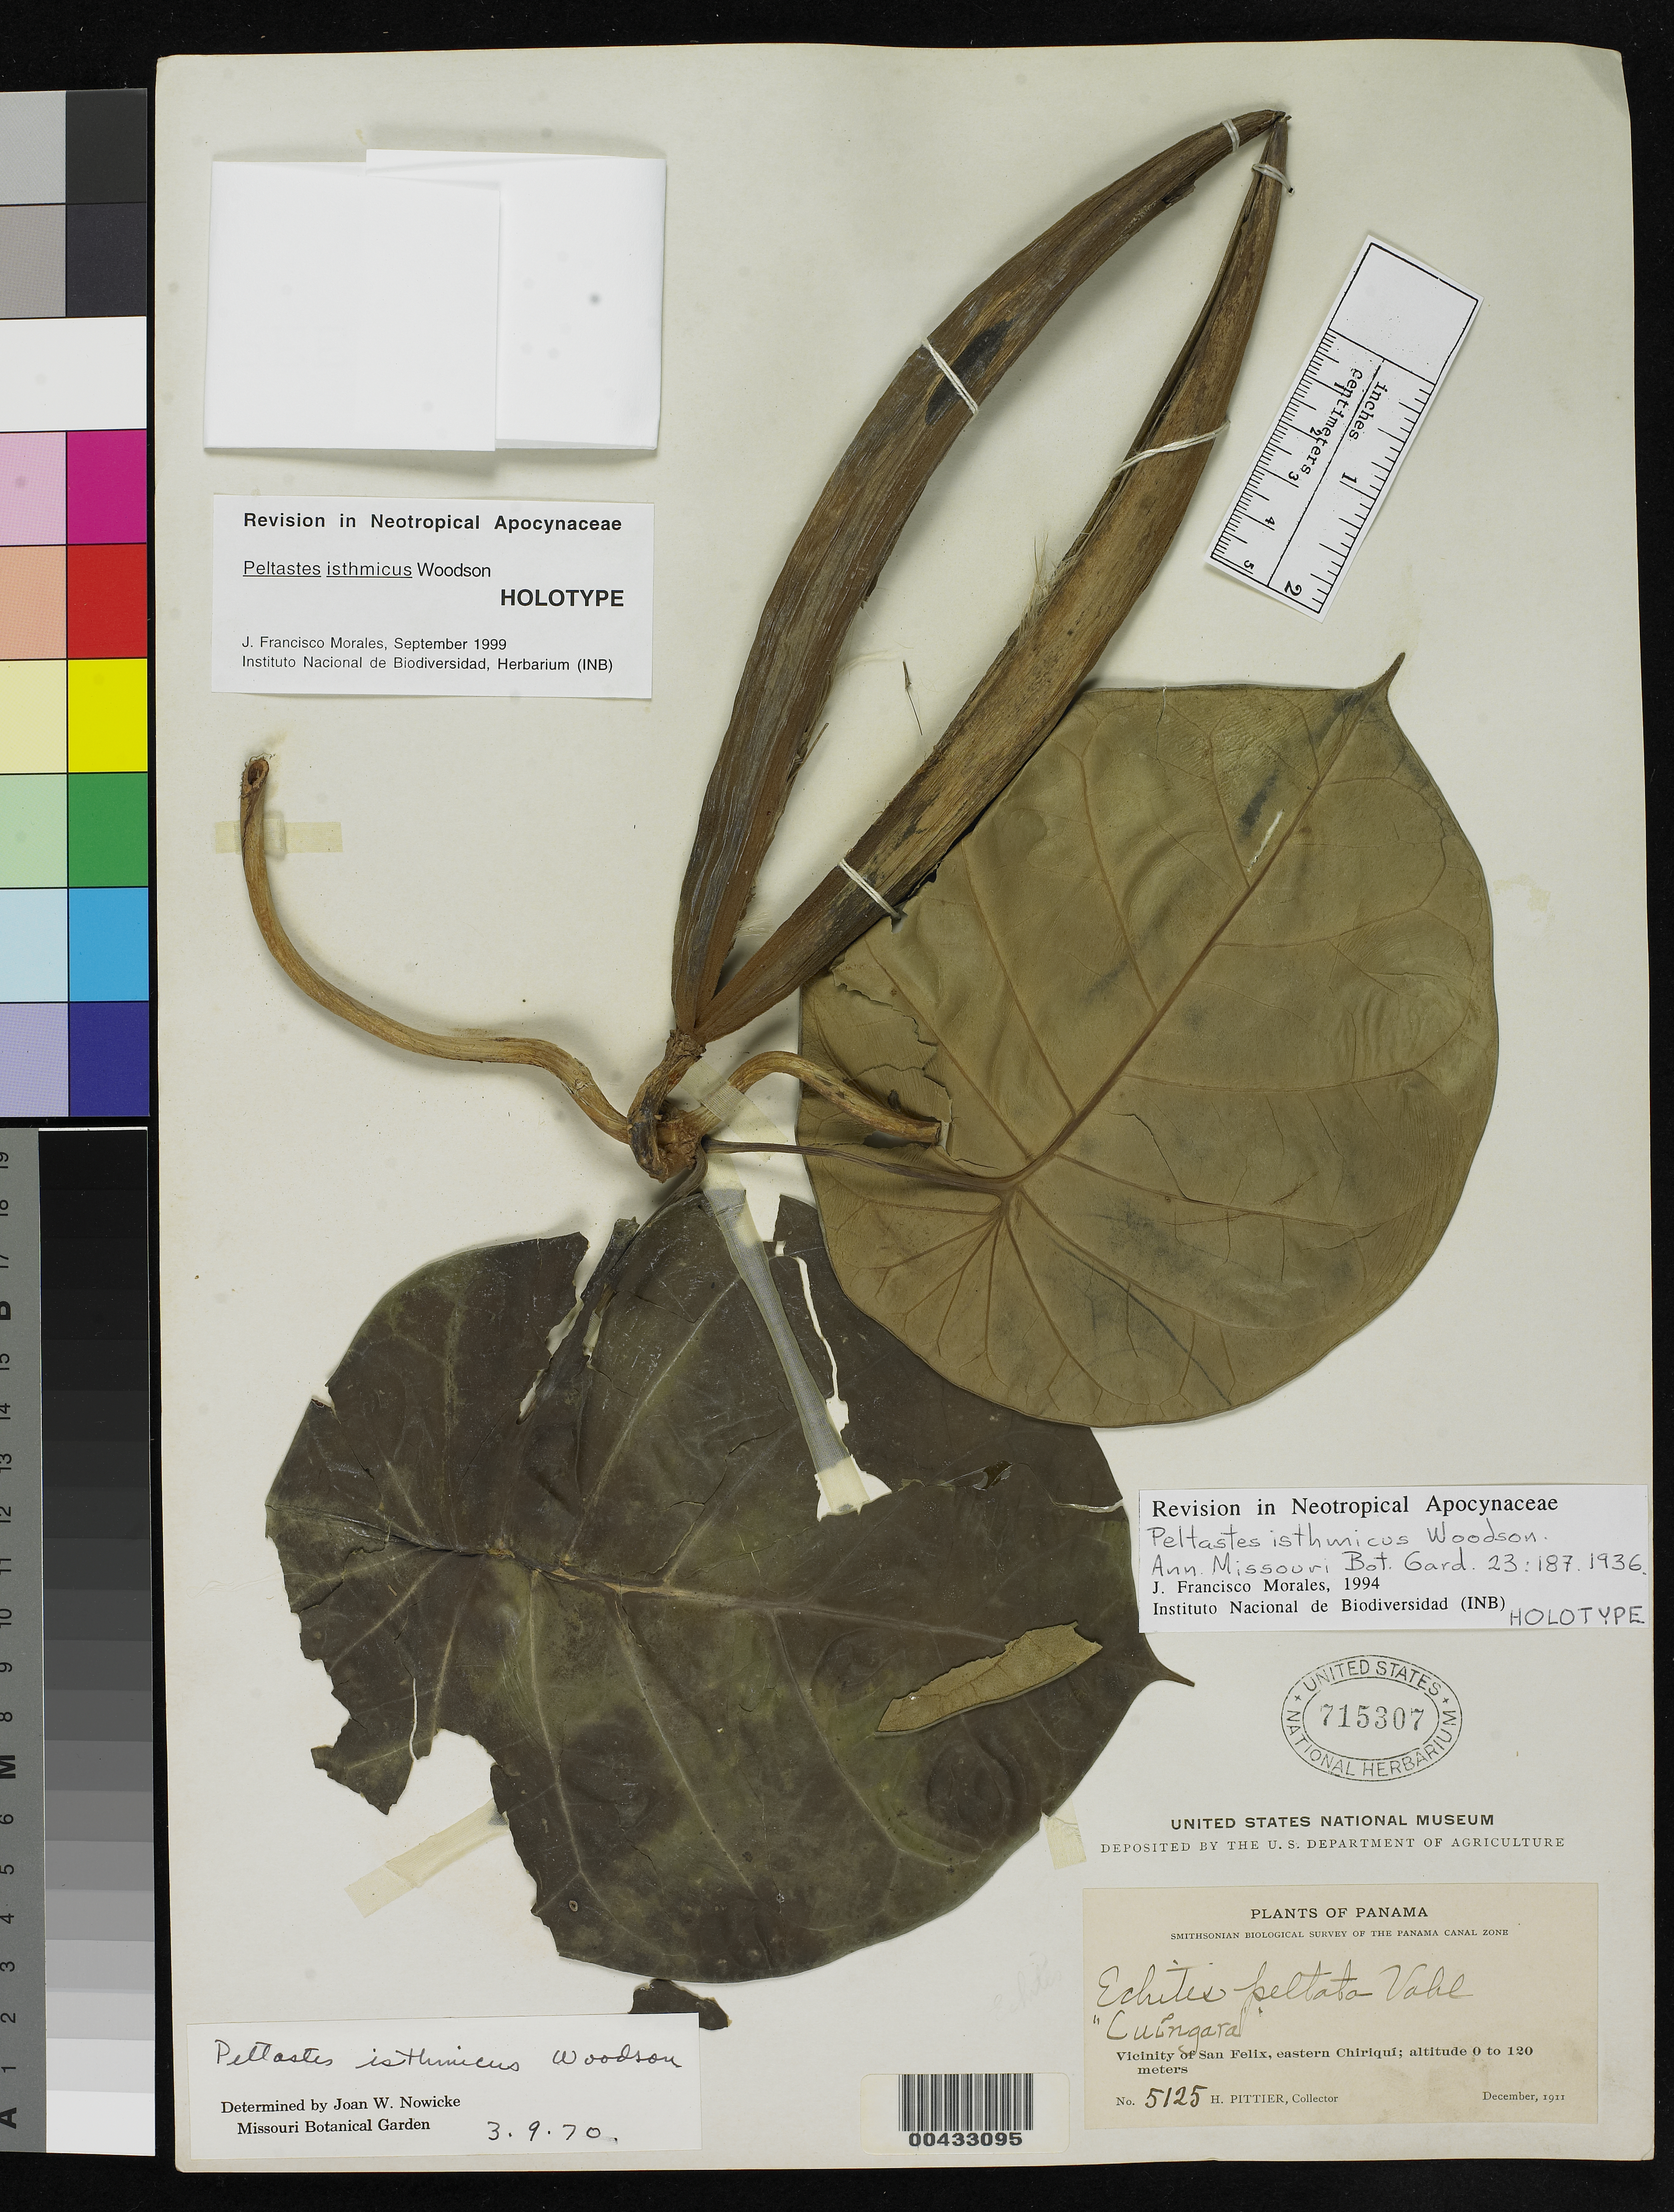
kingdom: Plantae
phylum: Tracheophyta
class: Magnoliopsida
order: Gentianales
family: Apocynaceae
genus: Peltastes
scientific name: Peltastes isthmicus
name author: Woodson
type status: Holotype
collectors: H. F. Pittier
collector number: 5125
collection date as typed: Dec 1911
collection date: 1911-12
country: Panama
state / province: Chiriquí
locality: Vicinity of San Felix, Eastern Chiriqui.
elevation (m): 0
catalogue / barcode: US 715307